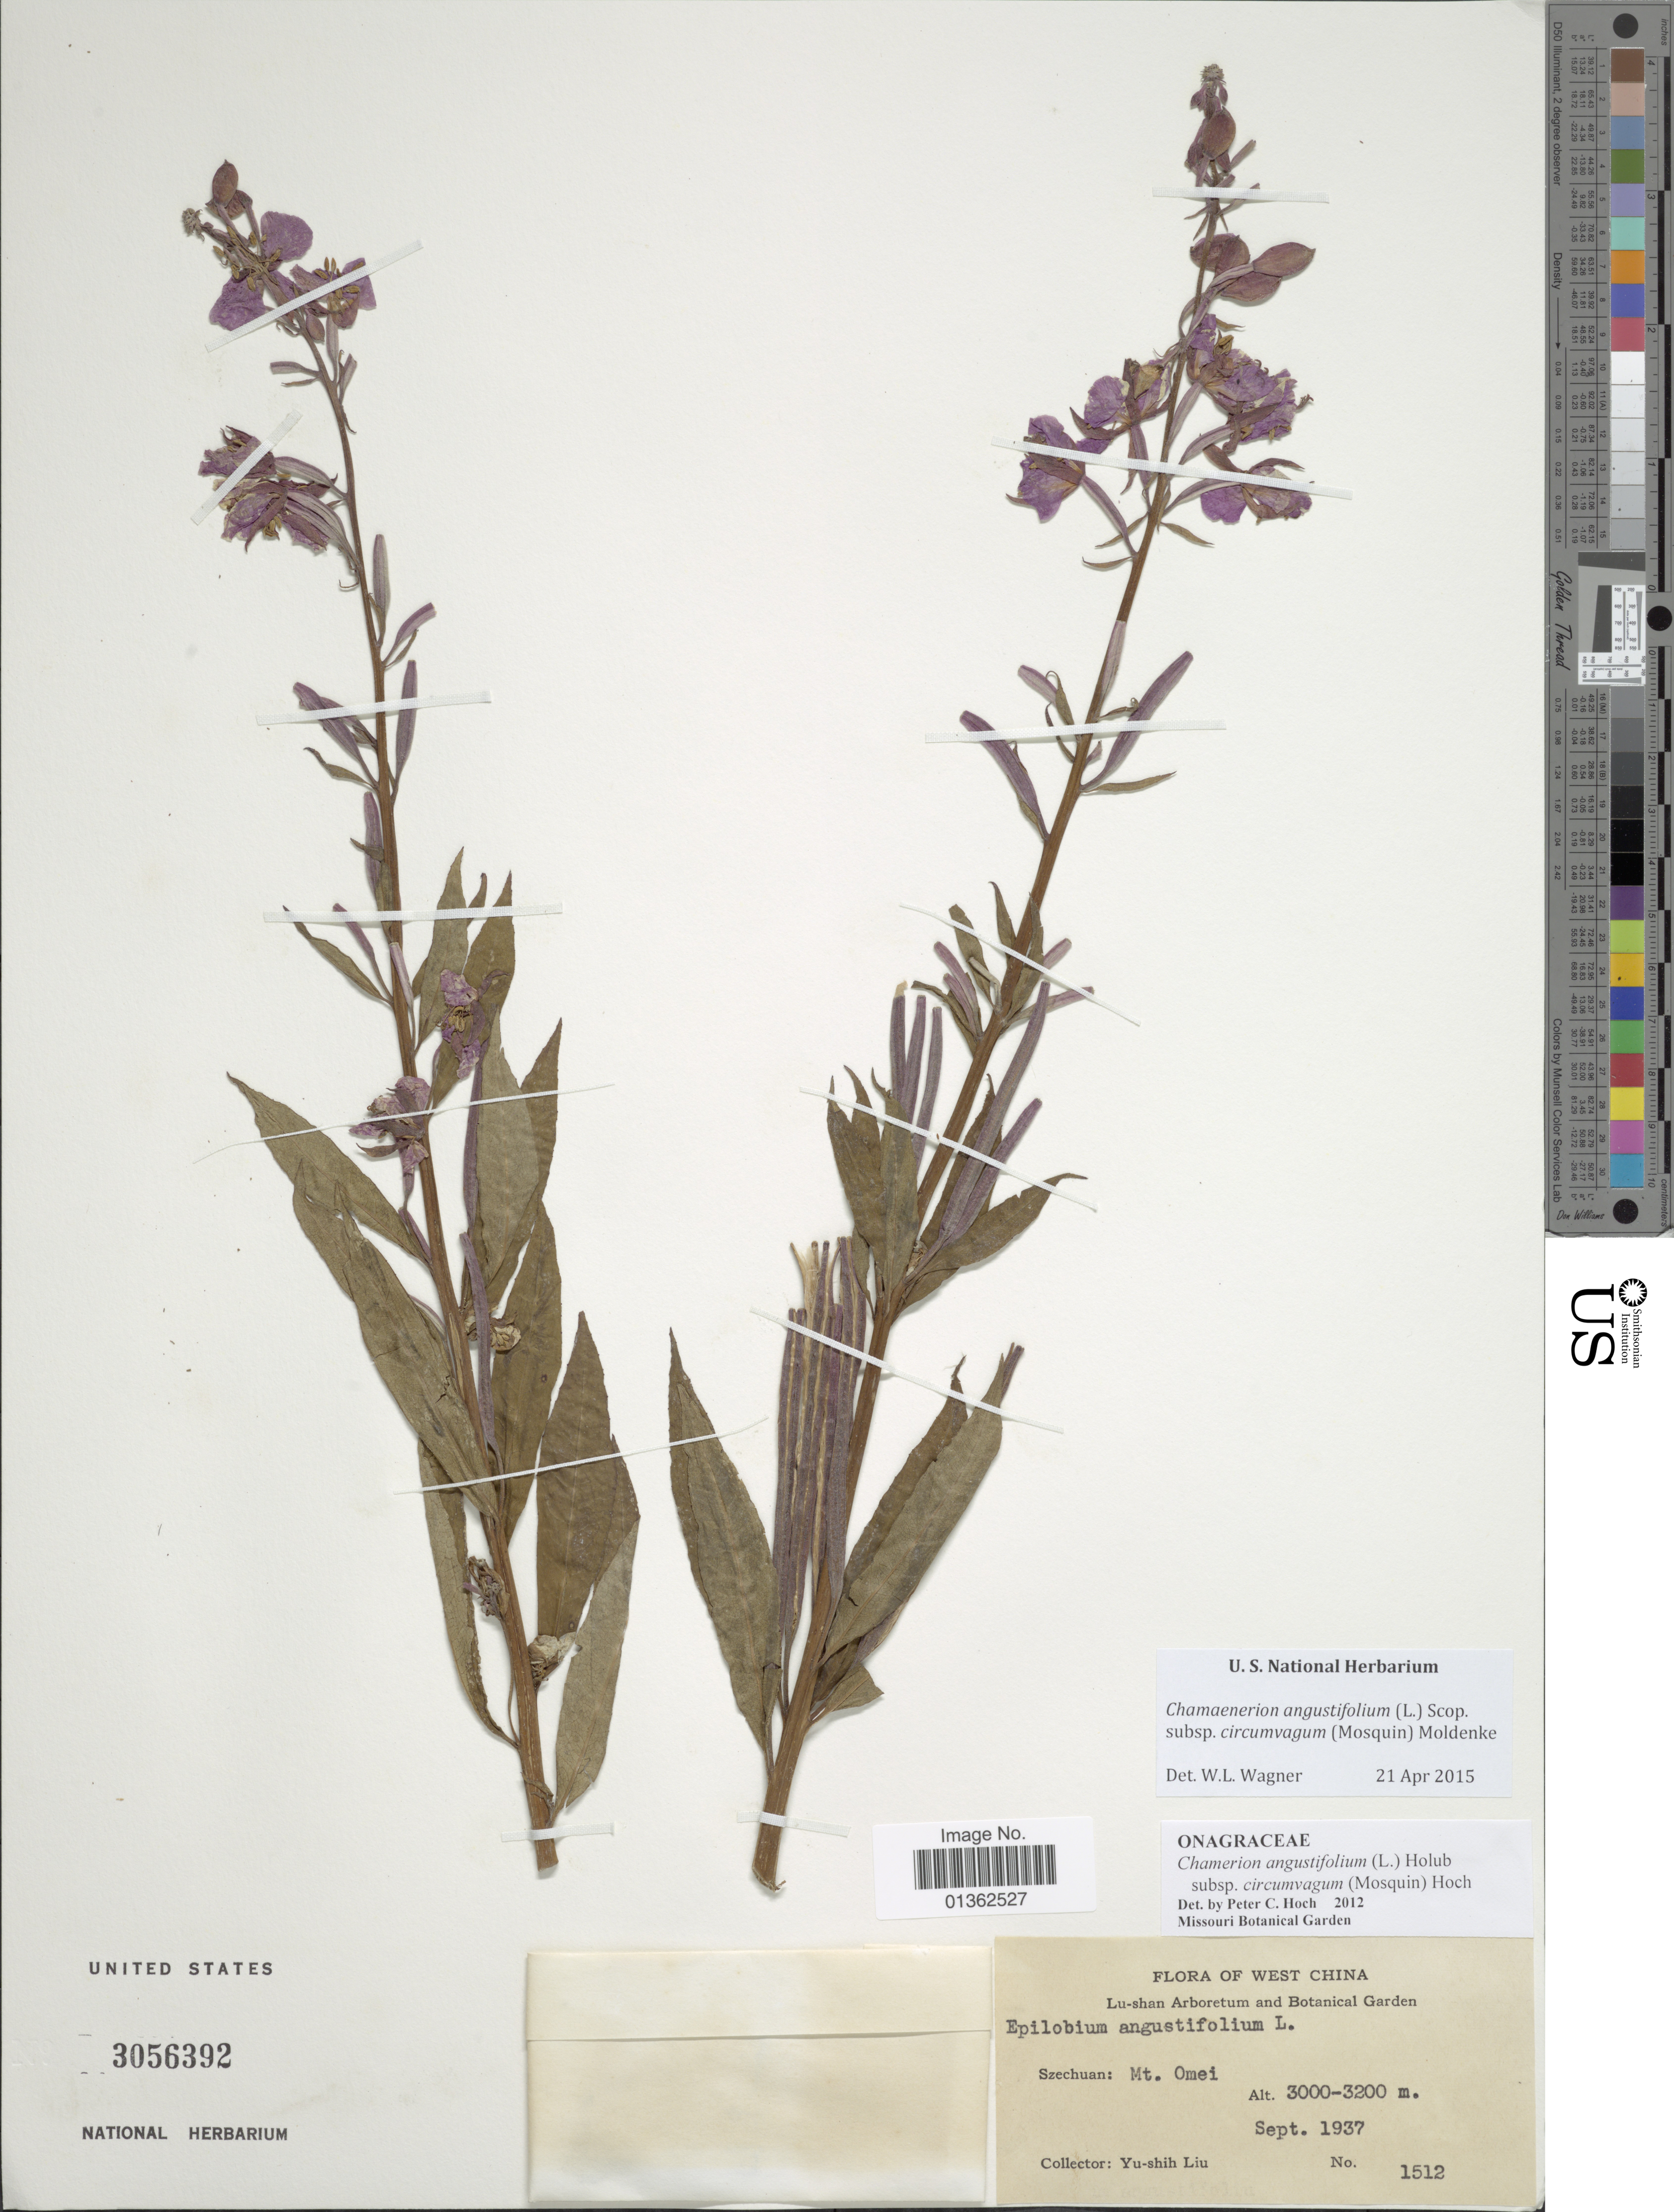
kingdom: Plantae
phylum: Tracheophyta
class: Magnoliopsida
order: Myrtales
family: Onagraceae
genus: Chamaenerion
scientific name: Chamaenerion angustifolium subsp. circumvagum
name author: (Mosquin) Moldenke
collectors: Y.-S. Liu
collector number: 1512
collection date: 1937-09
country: China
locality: West China. Szechuan: Mt. Omei.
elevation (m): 3000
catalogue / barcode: US 3056392